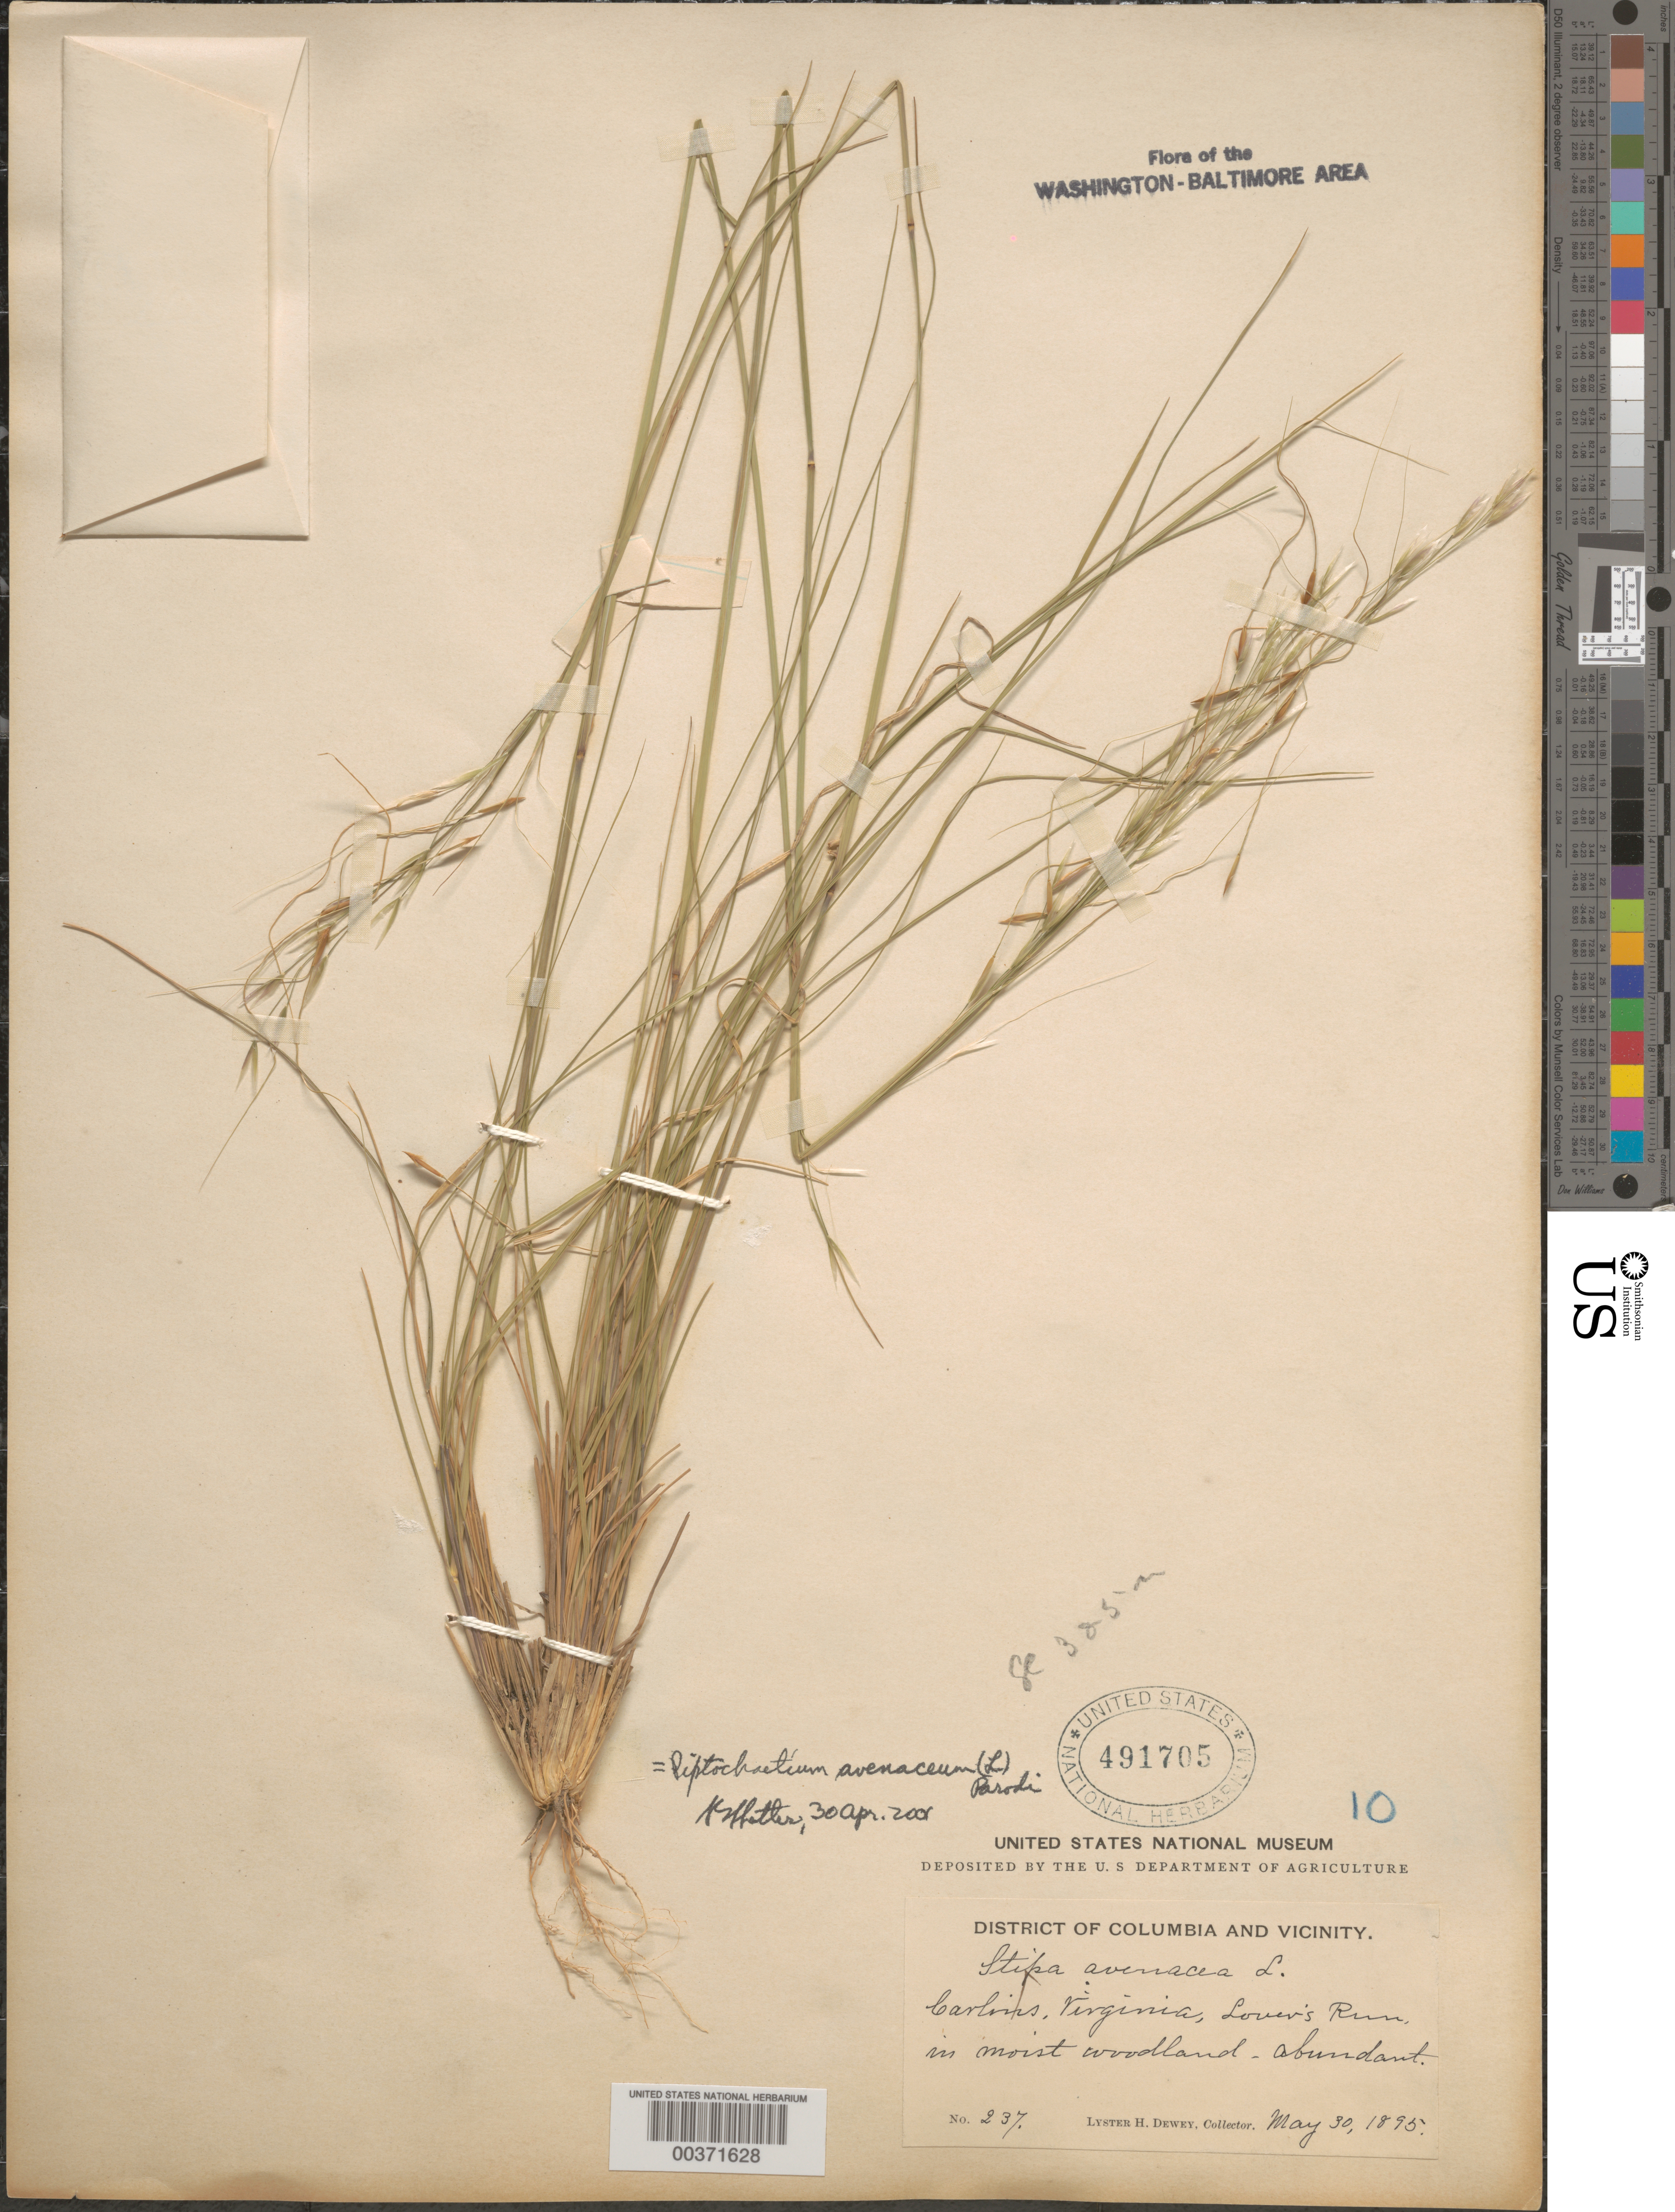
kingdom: Plantae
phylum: Tracheophyta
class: Liliopsida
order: Poales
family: Poaceae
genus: Piptochaetium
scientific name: Piptochaetium avenaceum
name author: (L.) Parodi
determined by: Shetler, Stanwyn G., (US), NMNH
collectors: L. H. Dewey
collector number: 237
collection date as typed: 30 May 1895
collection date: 1895-05-30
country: United States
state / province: Virginia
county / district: Arlington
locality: Carlins, near Lovers Run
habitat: In moist woodland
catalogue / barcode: US 491705